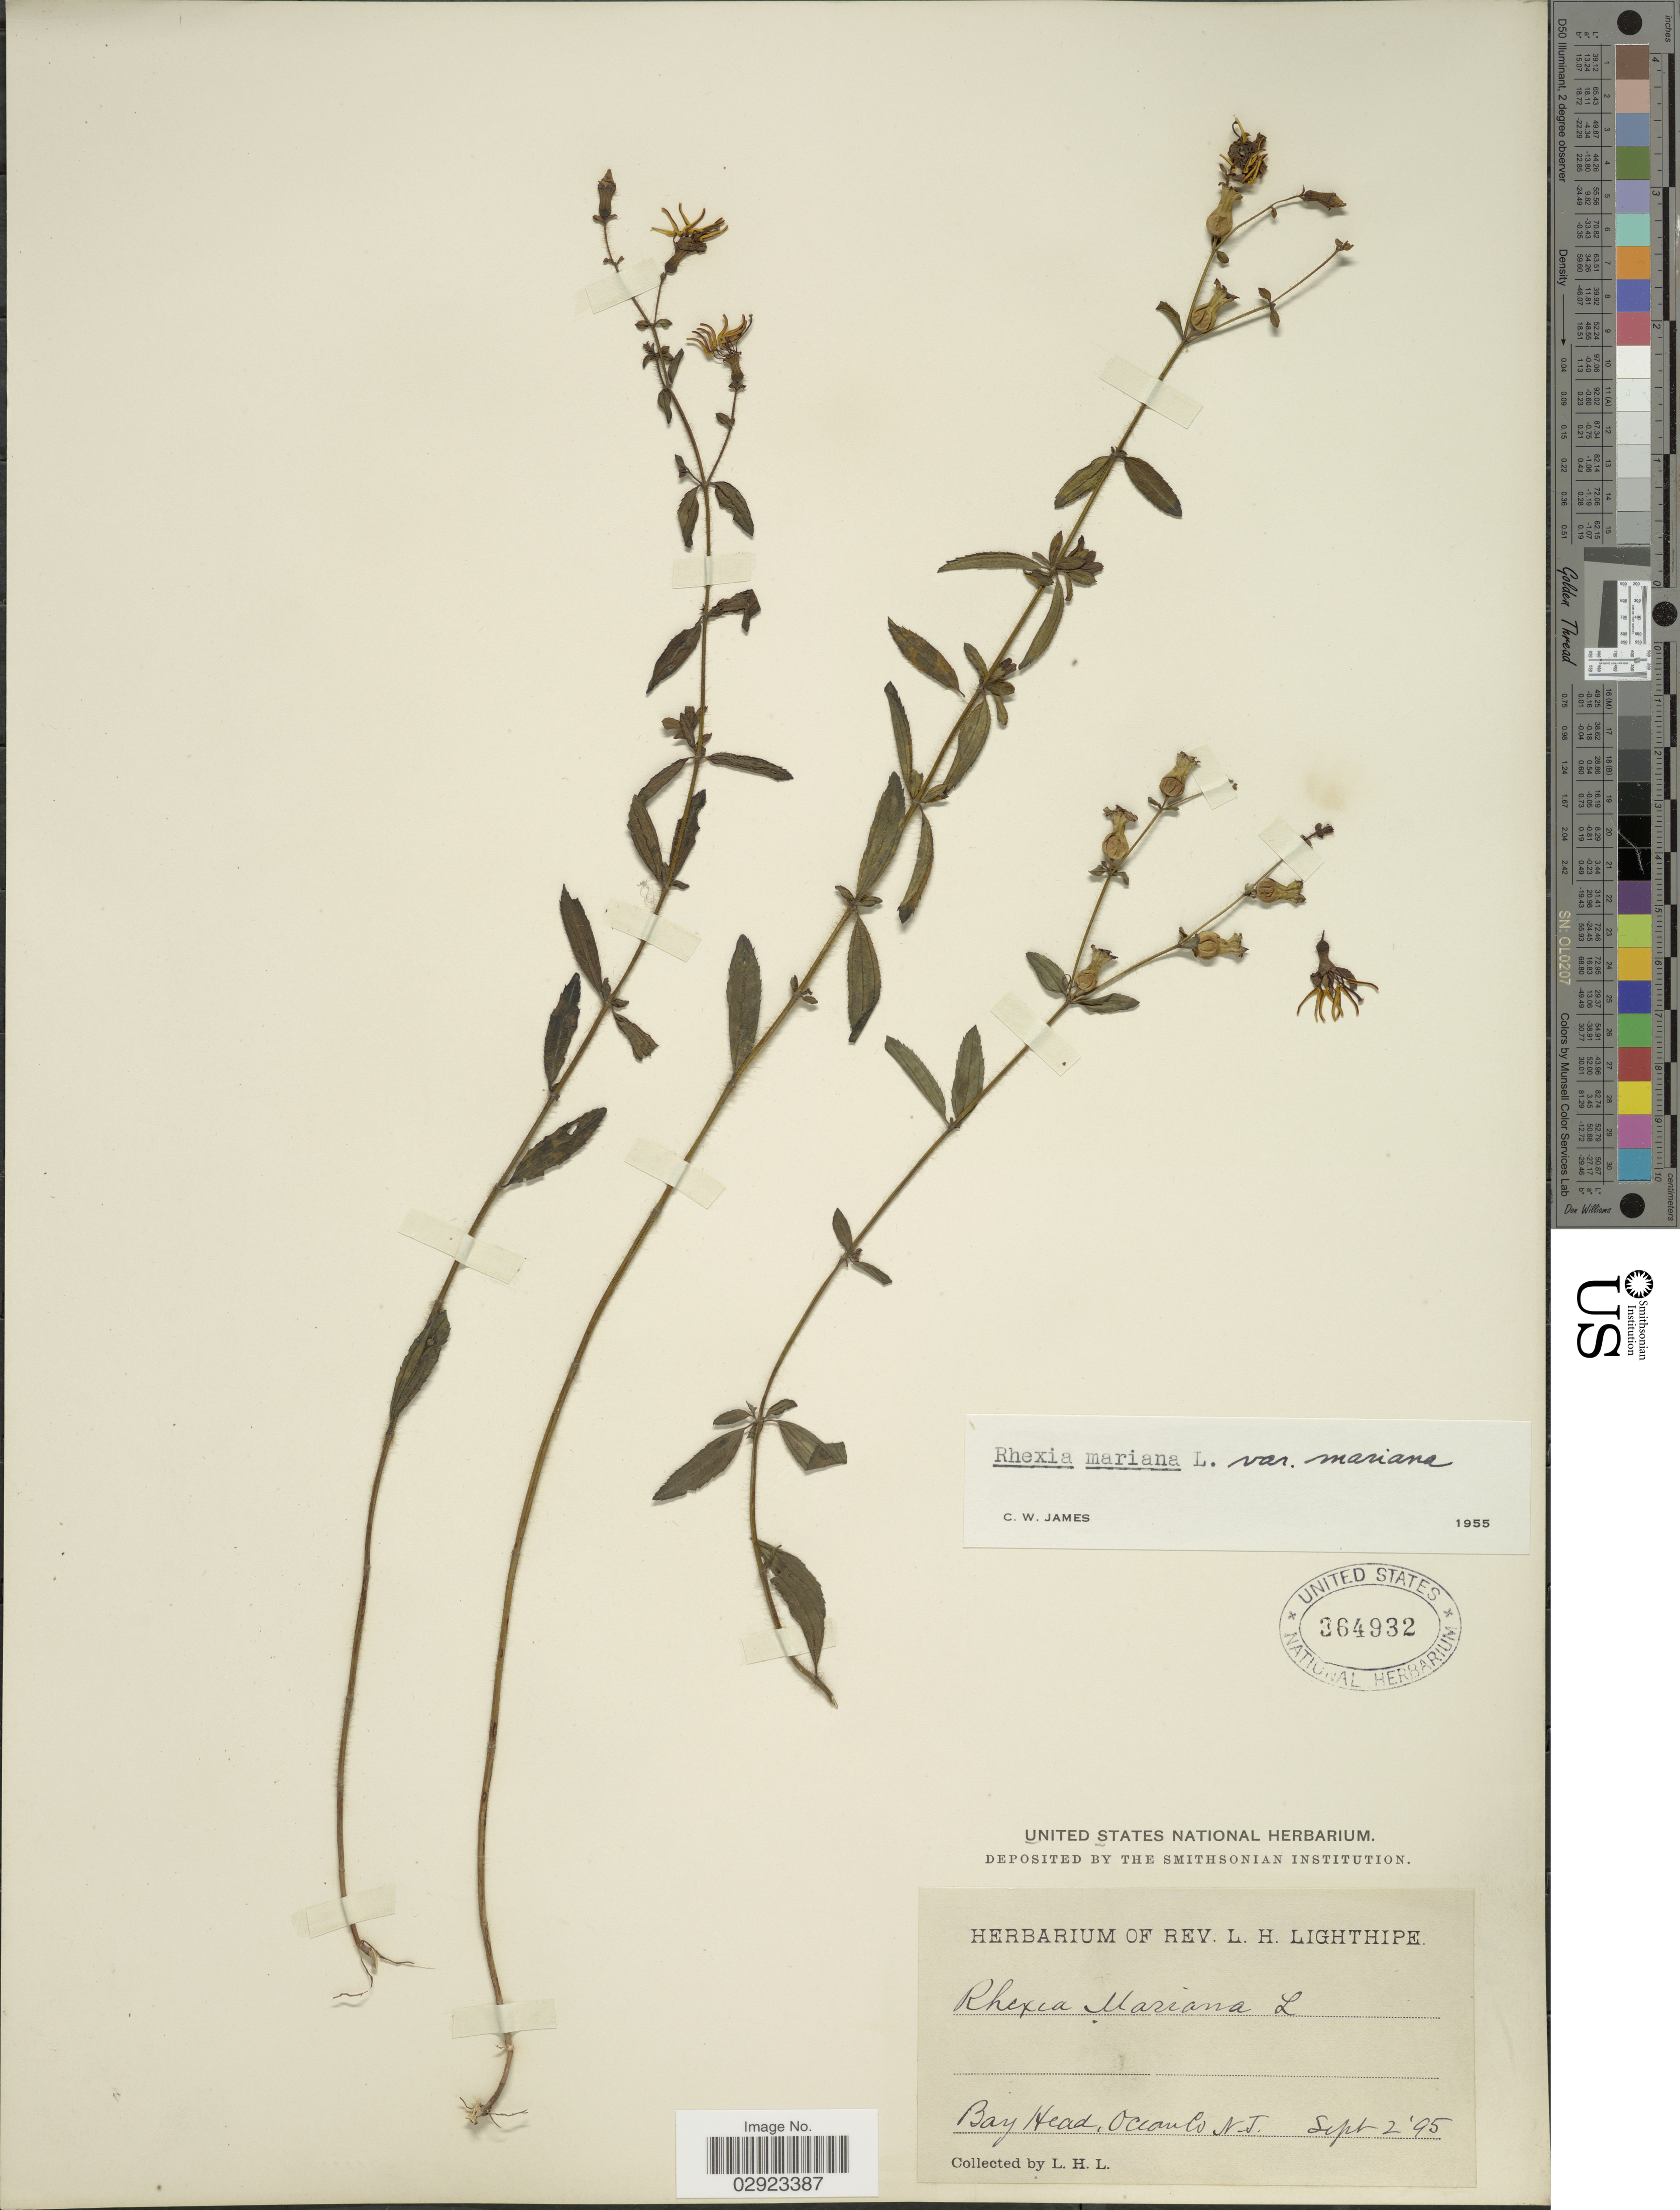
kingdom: Plantae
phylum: Tracheophyta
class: Magnoliopsida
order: Myrtales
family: Melastomataceae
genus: Rhexia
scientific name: Rhexia mariana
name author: L.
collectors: Rev. L. H. Lighthipe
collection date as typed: Transcribed d/m/y: 2/9/95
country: United States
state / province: New Jersey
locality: Bay Head, Ocean Co.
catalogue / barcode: US 364932